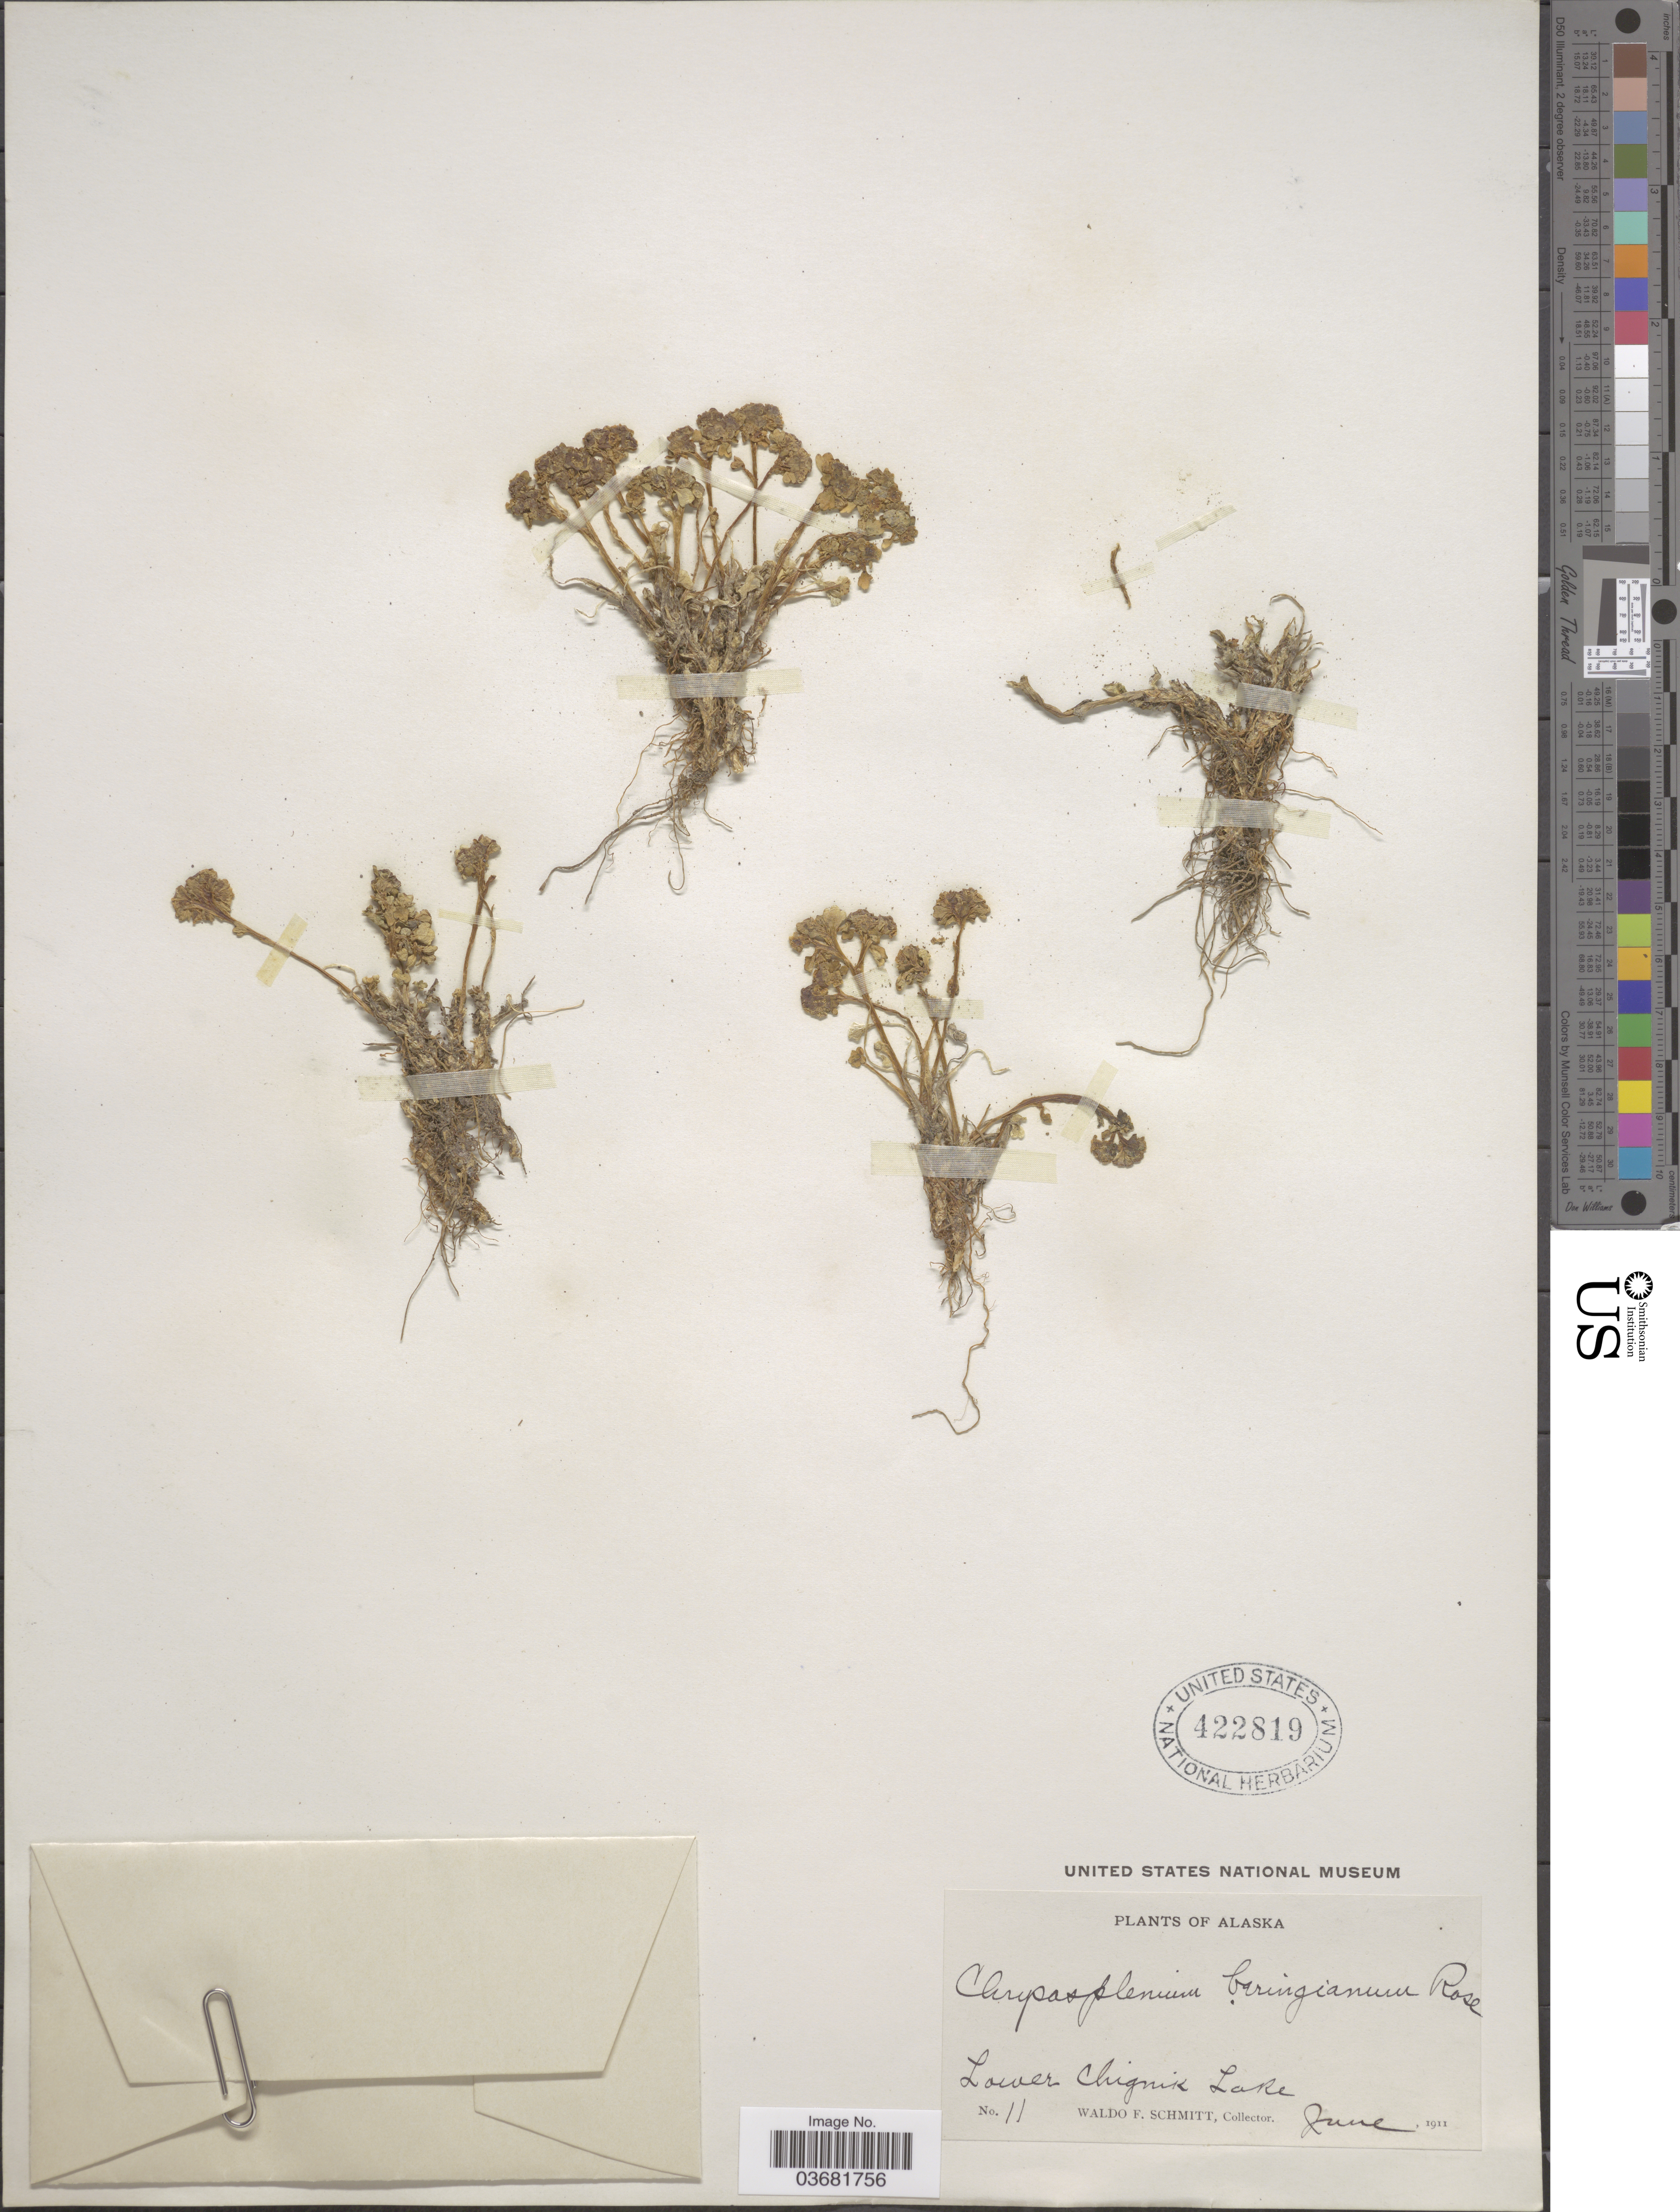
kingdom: Plantae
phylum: Tracheophyta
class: Magnoliopsida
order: Saxifragales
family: Saxifragaceae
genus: Chrysosplenium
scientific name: Chrysosplenium wrightii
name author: Franch. & Sav.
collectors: W. F. Schmitt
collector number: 11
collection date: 1911-06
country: United States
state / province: Alaska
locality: Lower Chignik Lake.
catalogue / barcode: US 422819